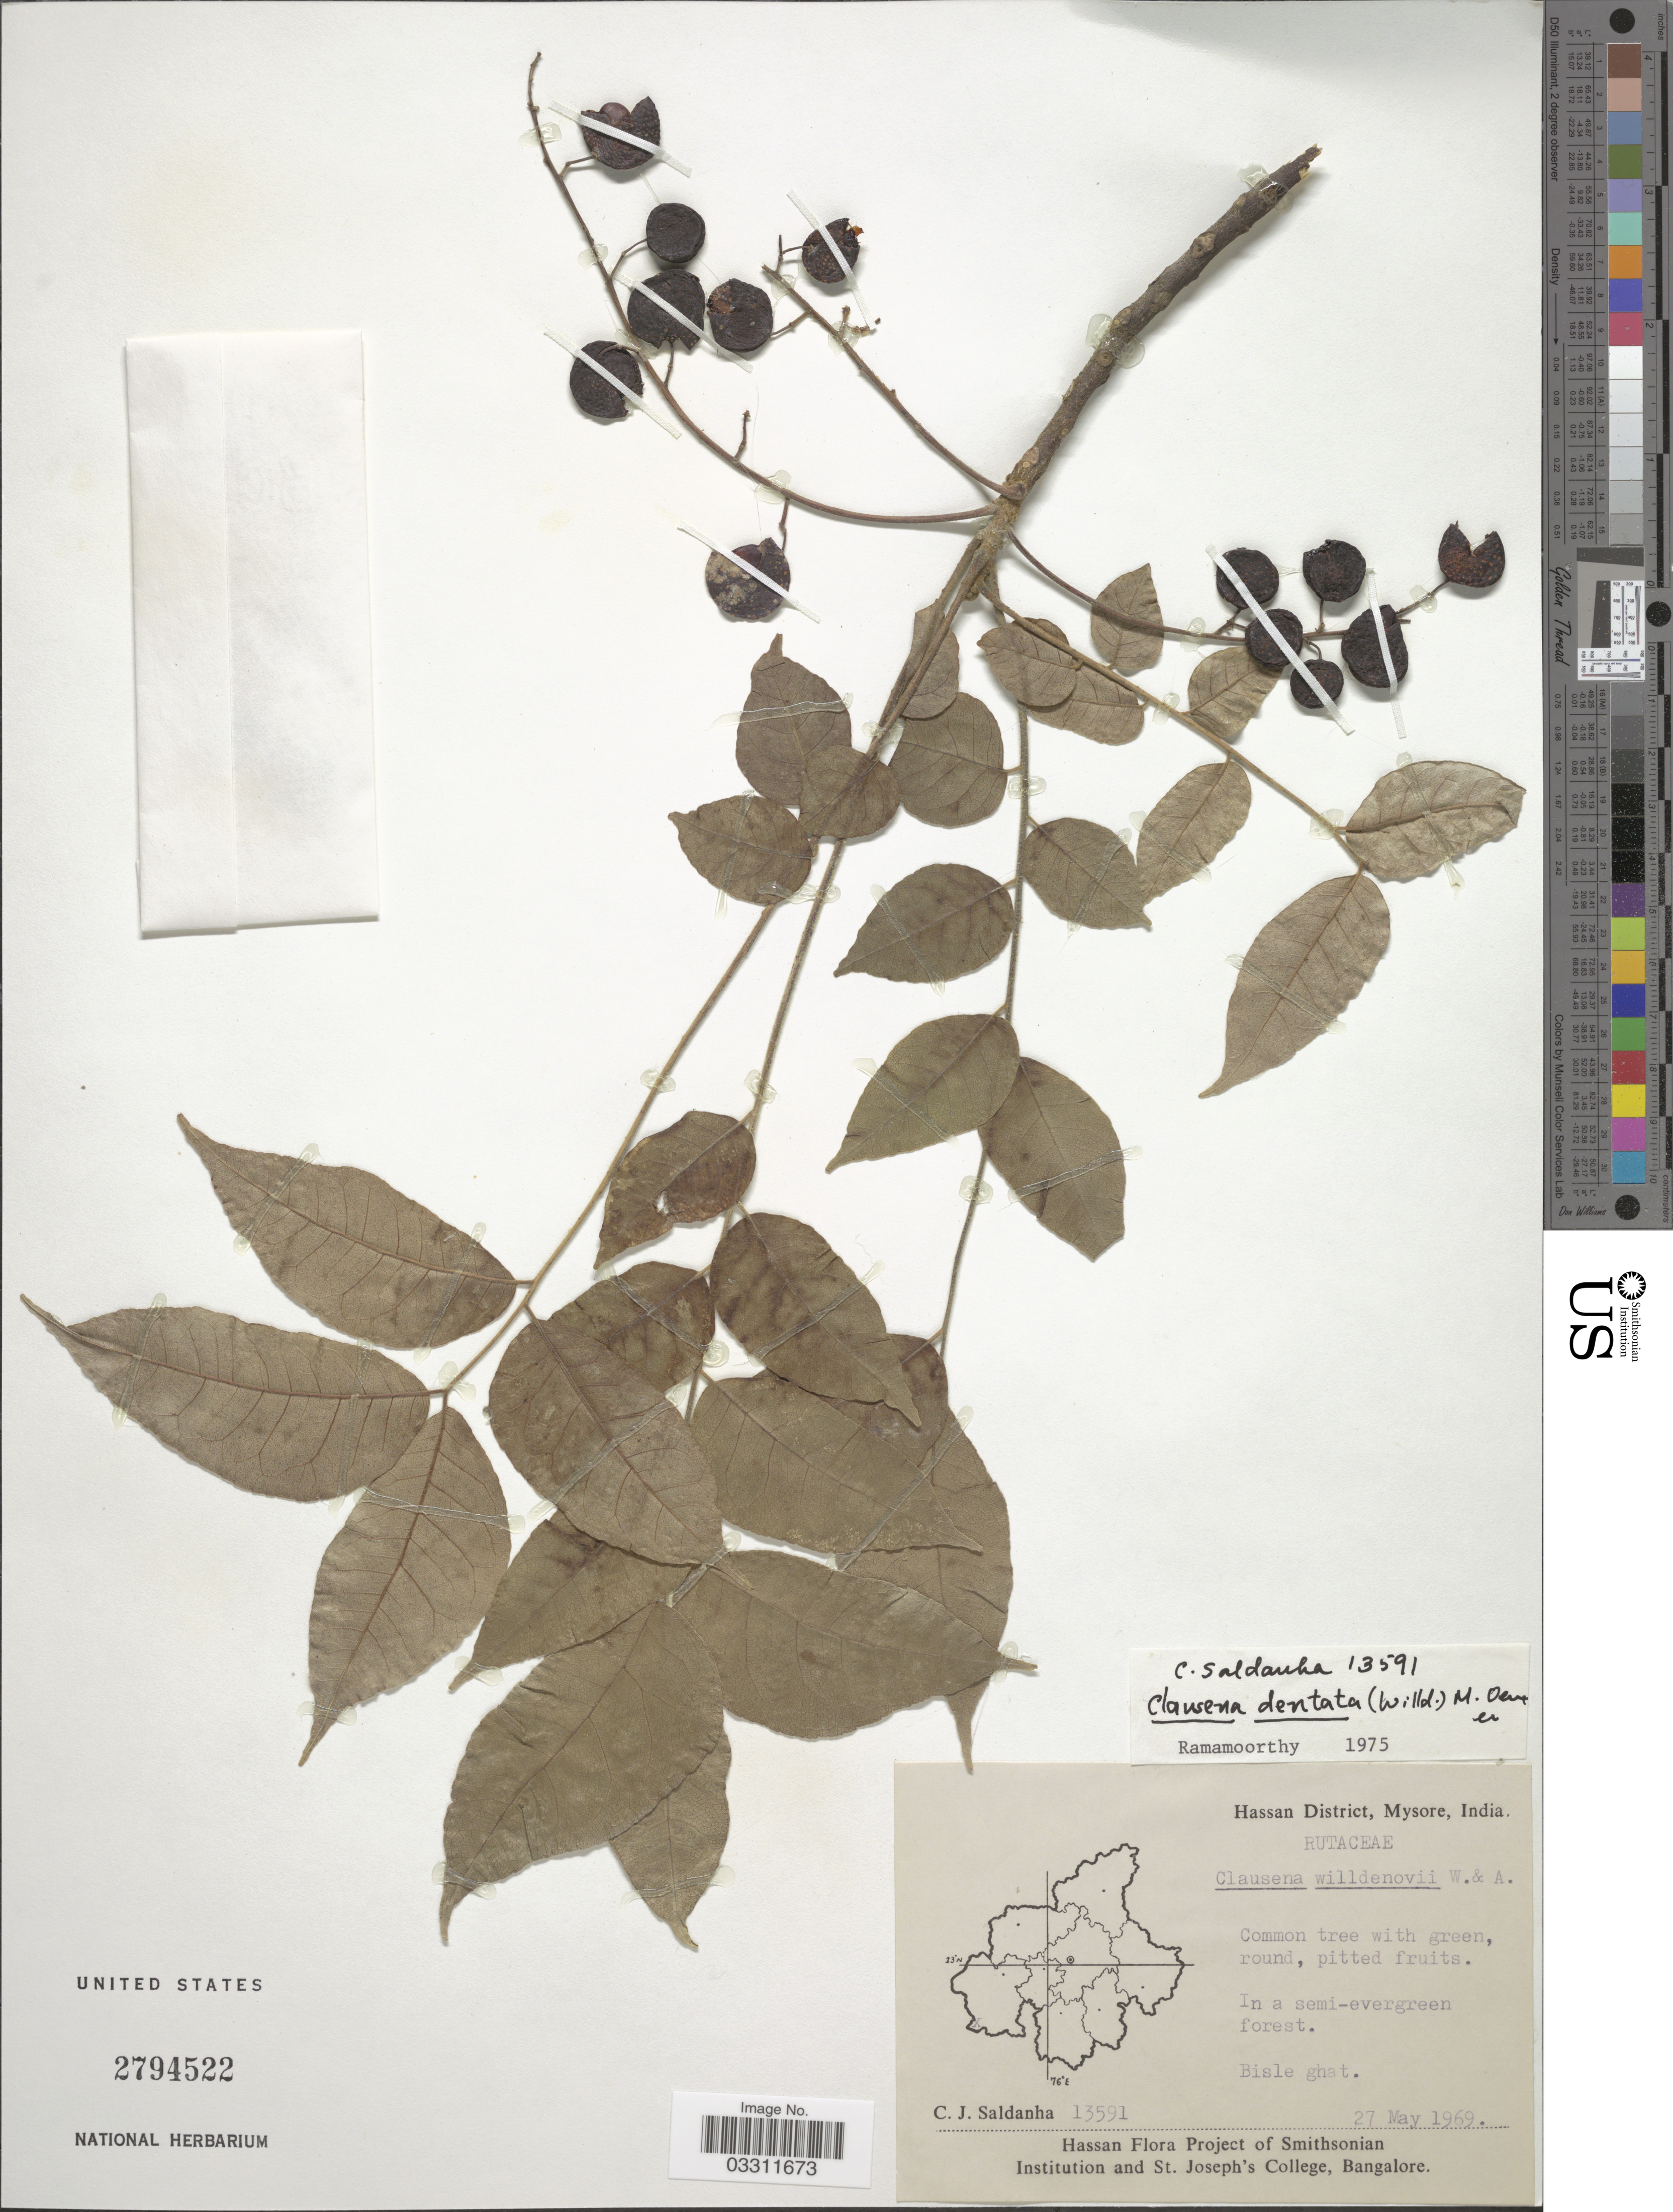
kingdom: Plantae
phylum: Tracheophyta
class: Magnoliopsida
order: Sapindales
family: Rutaceae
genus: Clausena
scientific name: Clausena anisata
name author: (Willd.) Benth.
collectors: C. J. Saldanha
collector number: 13591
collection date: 1969-05-27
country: India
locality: Hassan District, Mysore. Bisle ghat.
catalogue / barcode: US 2794522